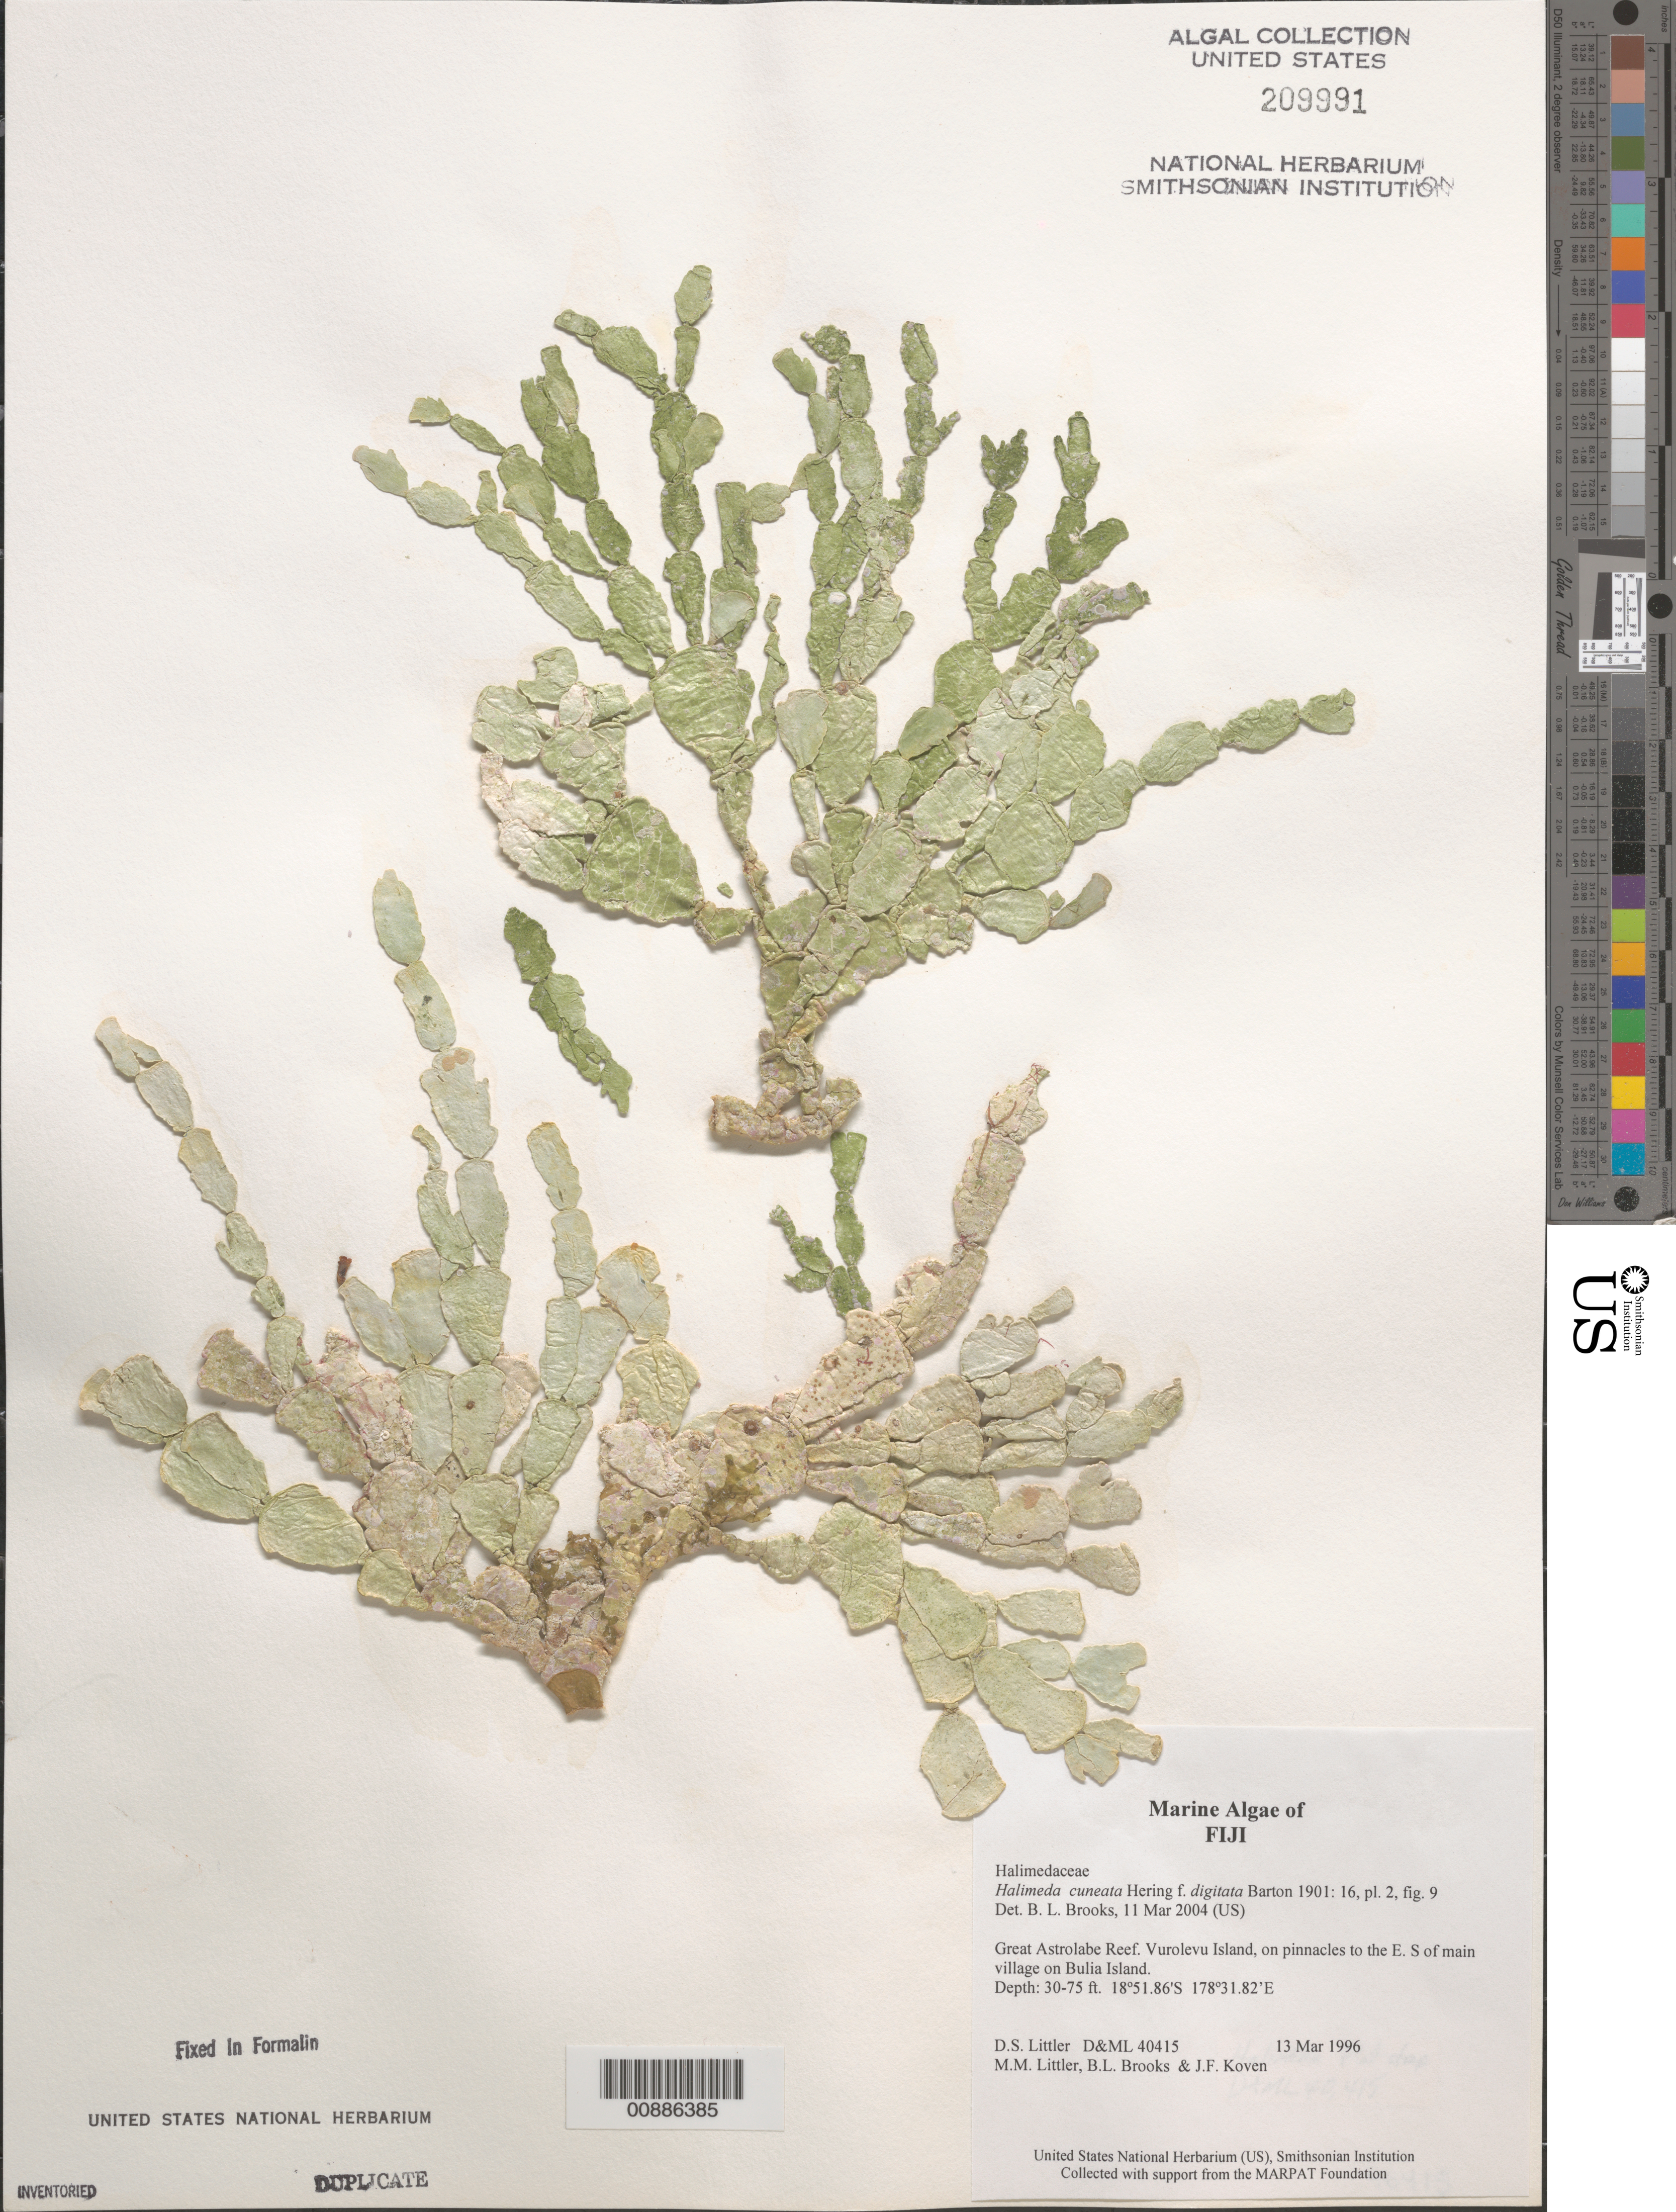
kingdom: Plantae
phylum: Chlorophyta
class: Ulvophyceae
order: Bryopsidales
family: Halimedaceae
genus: Halimeda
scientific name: Halimeda cuneata f. digitata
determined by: Brooks, B. L., (BOT), Smithsonian Institution - National Museum of Natural History (UNITED STATES)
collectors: D. S. Littler, M. M. Littler, B. Brooks & J. Koven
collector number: D&ML 40415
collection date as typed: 13 Mar 1996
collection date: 1996-03-13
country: Fiji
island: Vurolevu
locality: Great Astrolabe Reef, south of main village on Bulia Island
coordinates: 18 51.86'S, 178 31.82'E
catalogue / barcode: US 209991